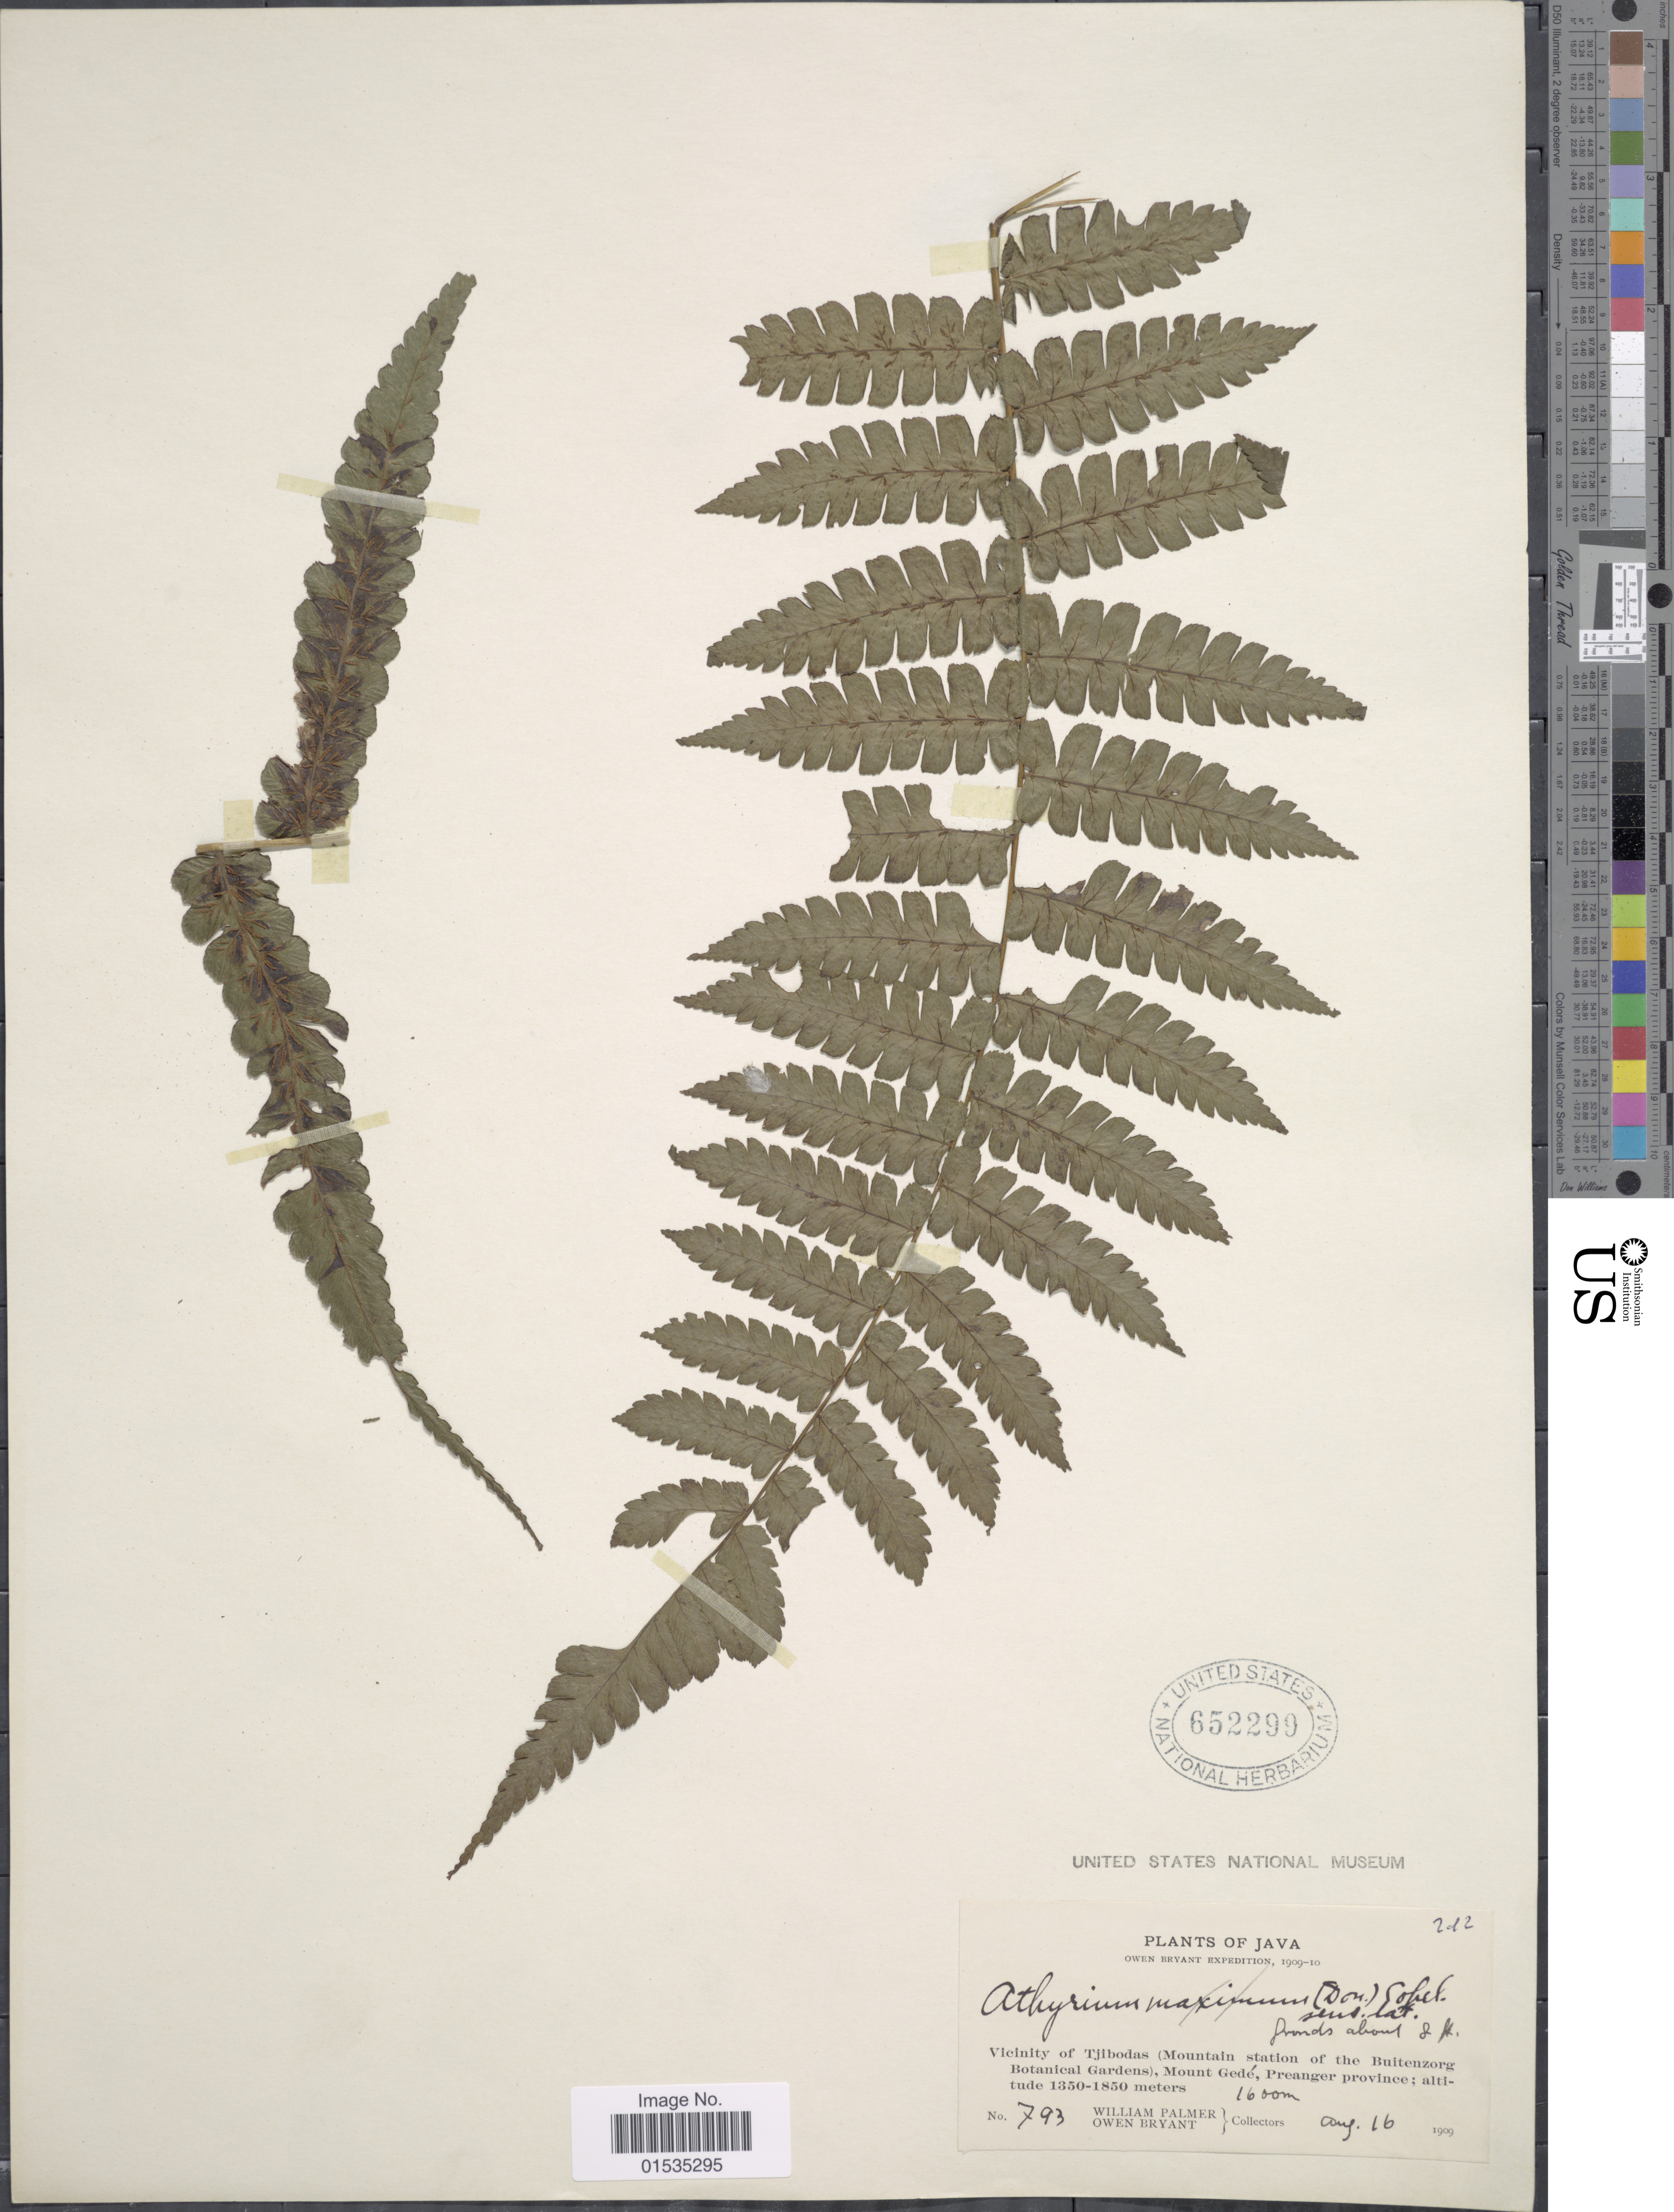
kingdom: Plantae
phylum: Tracheophyta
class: Polypodiopsida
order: Polypodiales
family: Athyriaceae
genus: Diplazium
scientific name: Diplazium sp.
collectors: W. Palmer & O. Bryant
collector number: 793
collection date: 1909-08-16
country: Indonesia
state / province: Java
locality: Vicinity of Tjibodas (Mountains station of the Buitenzorg Botanical Gardens), Mount Gedé, Preanger Province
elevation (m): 1600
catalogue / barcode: US 652299